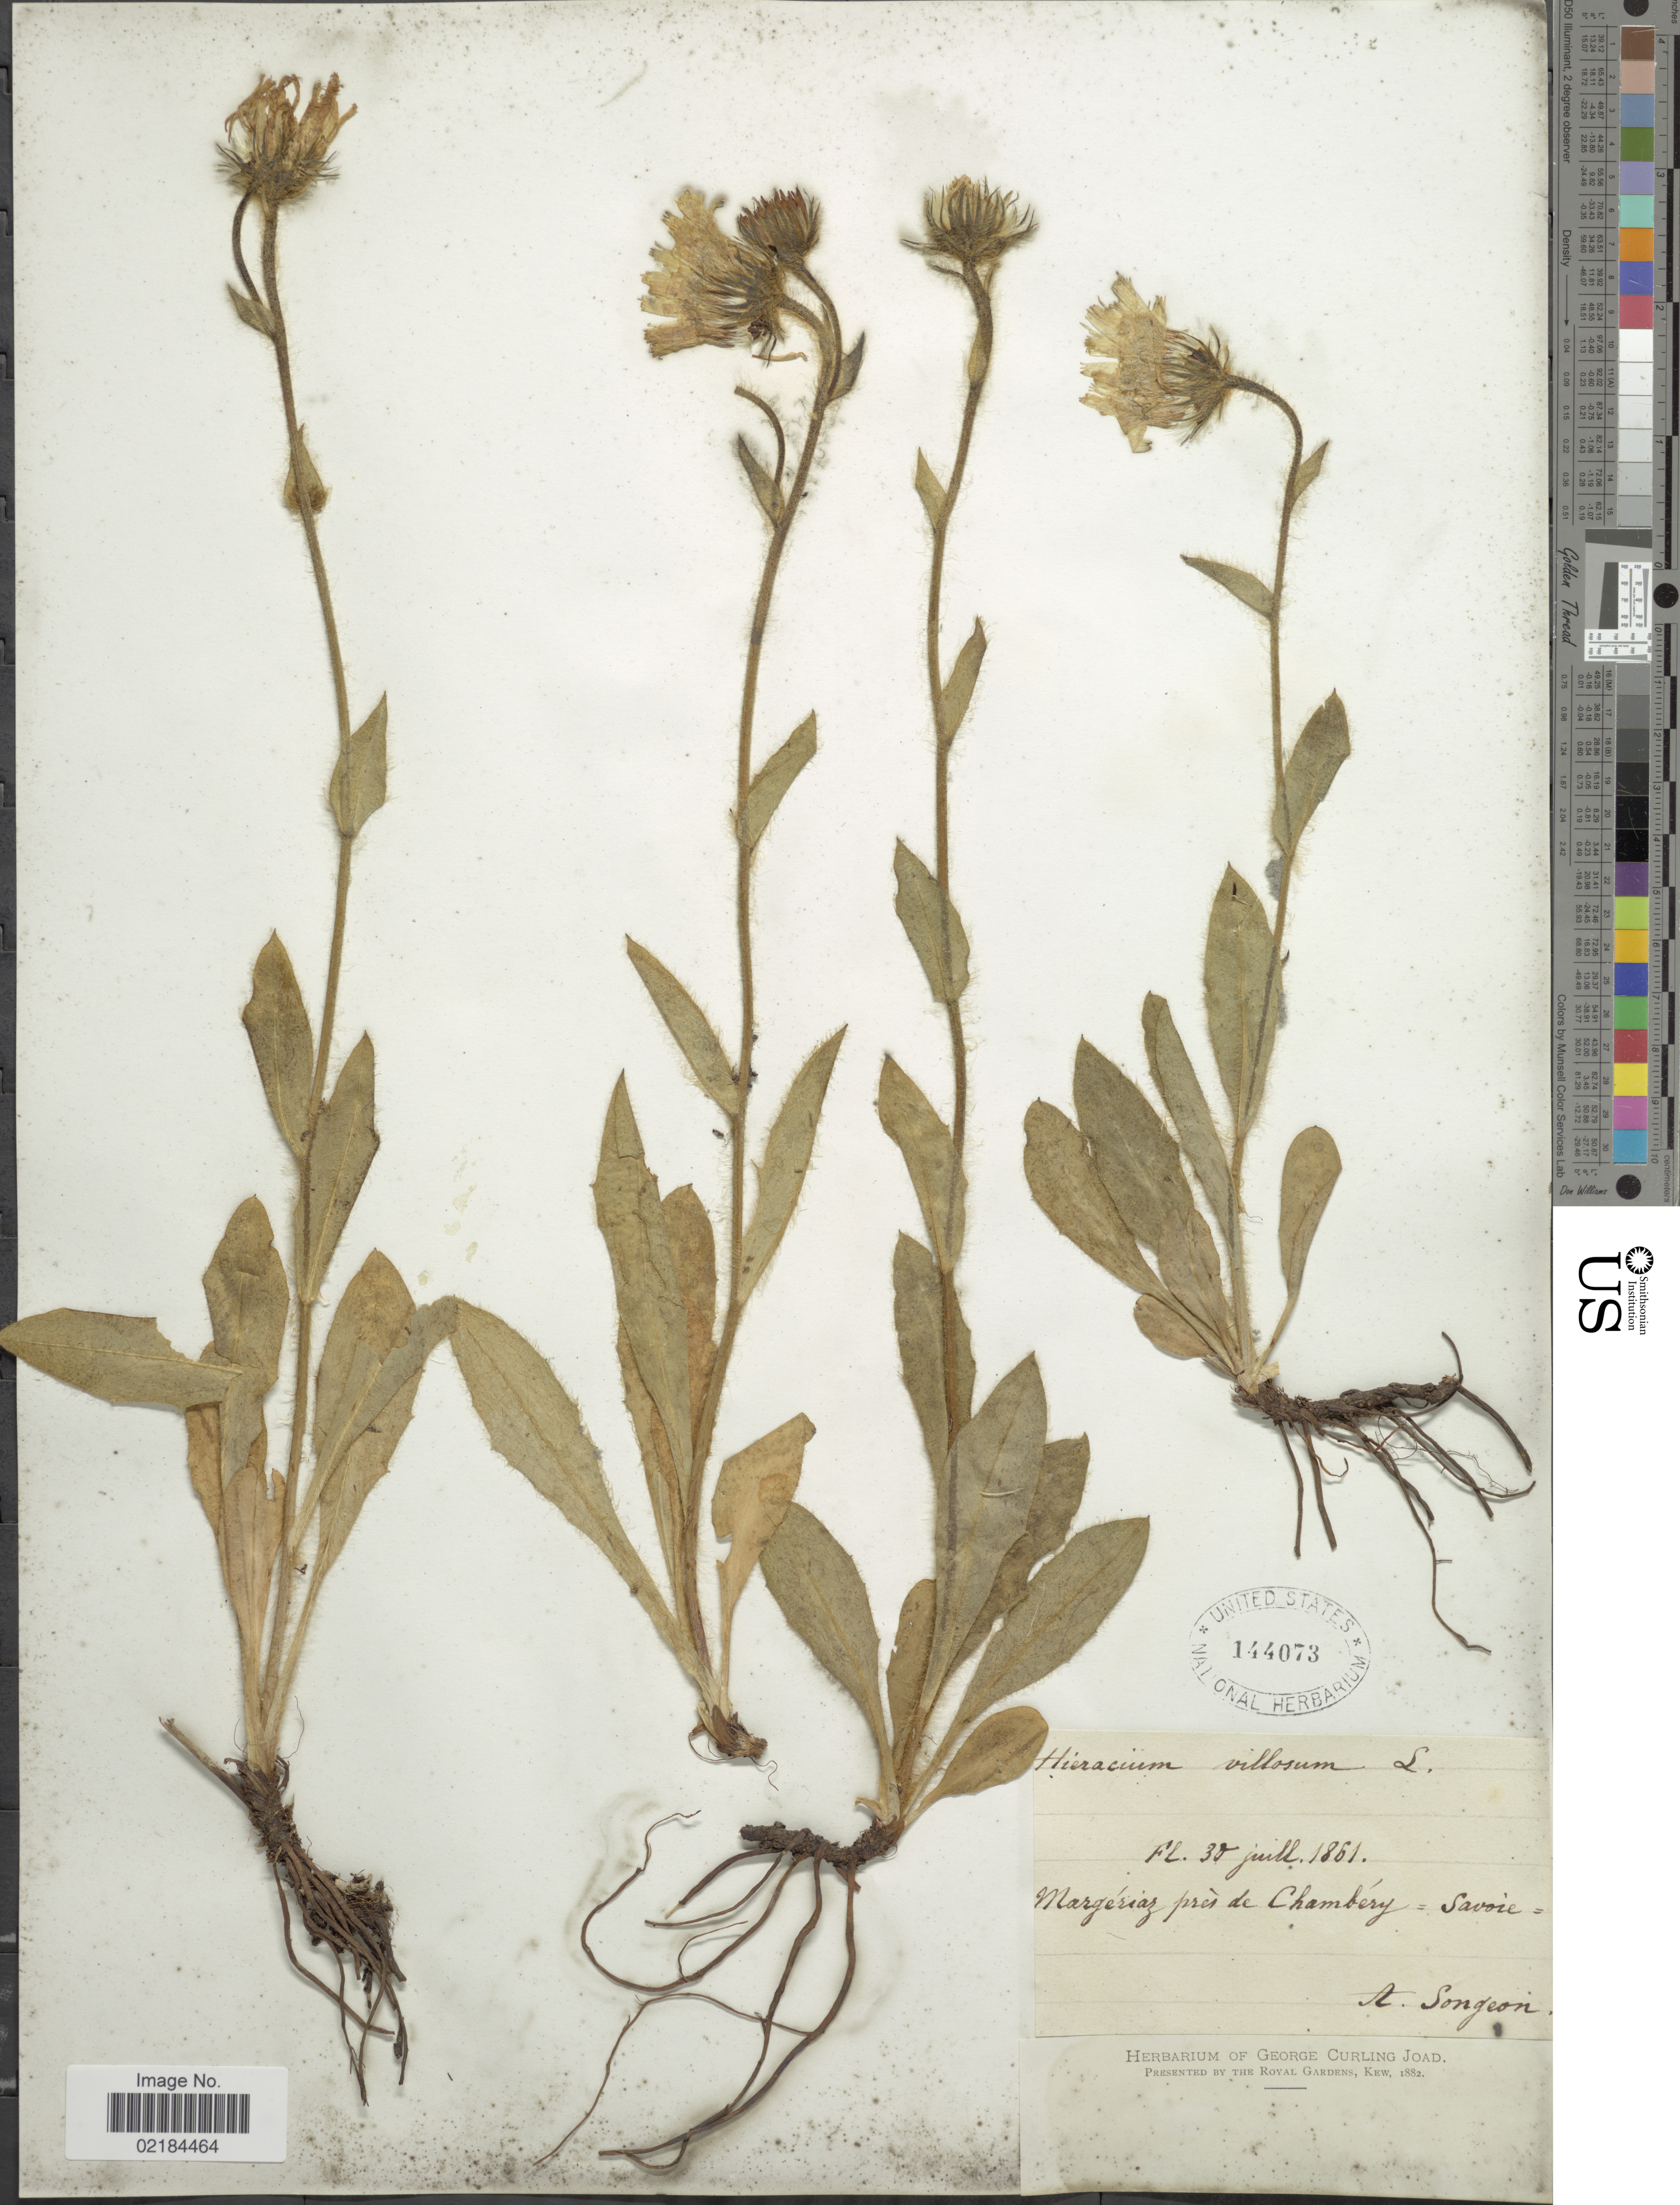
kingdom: Plantae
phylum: Tracheophyta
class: Magnoliopsida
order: Asterales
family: Asteraceae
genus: Hieracium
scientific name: Hieracium villosum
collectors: A. Songeon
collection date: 1861-07-30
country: France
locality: Margeriaz pres de Chambery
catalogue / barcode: US 144073